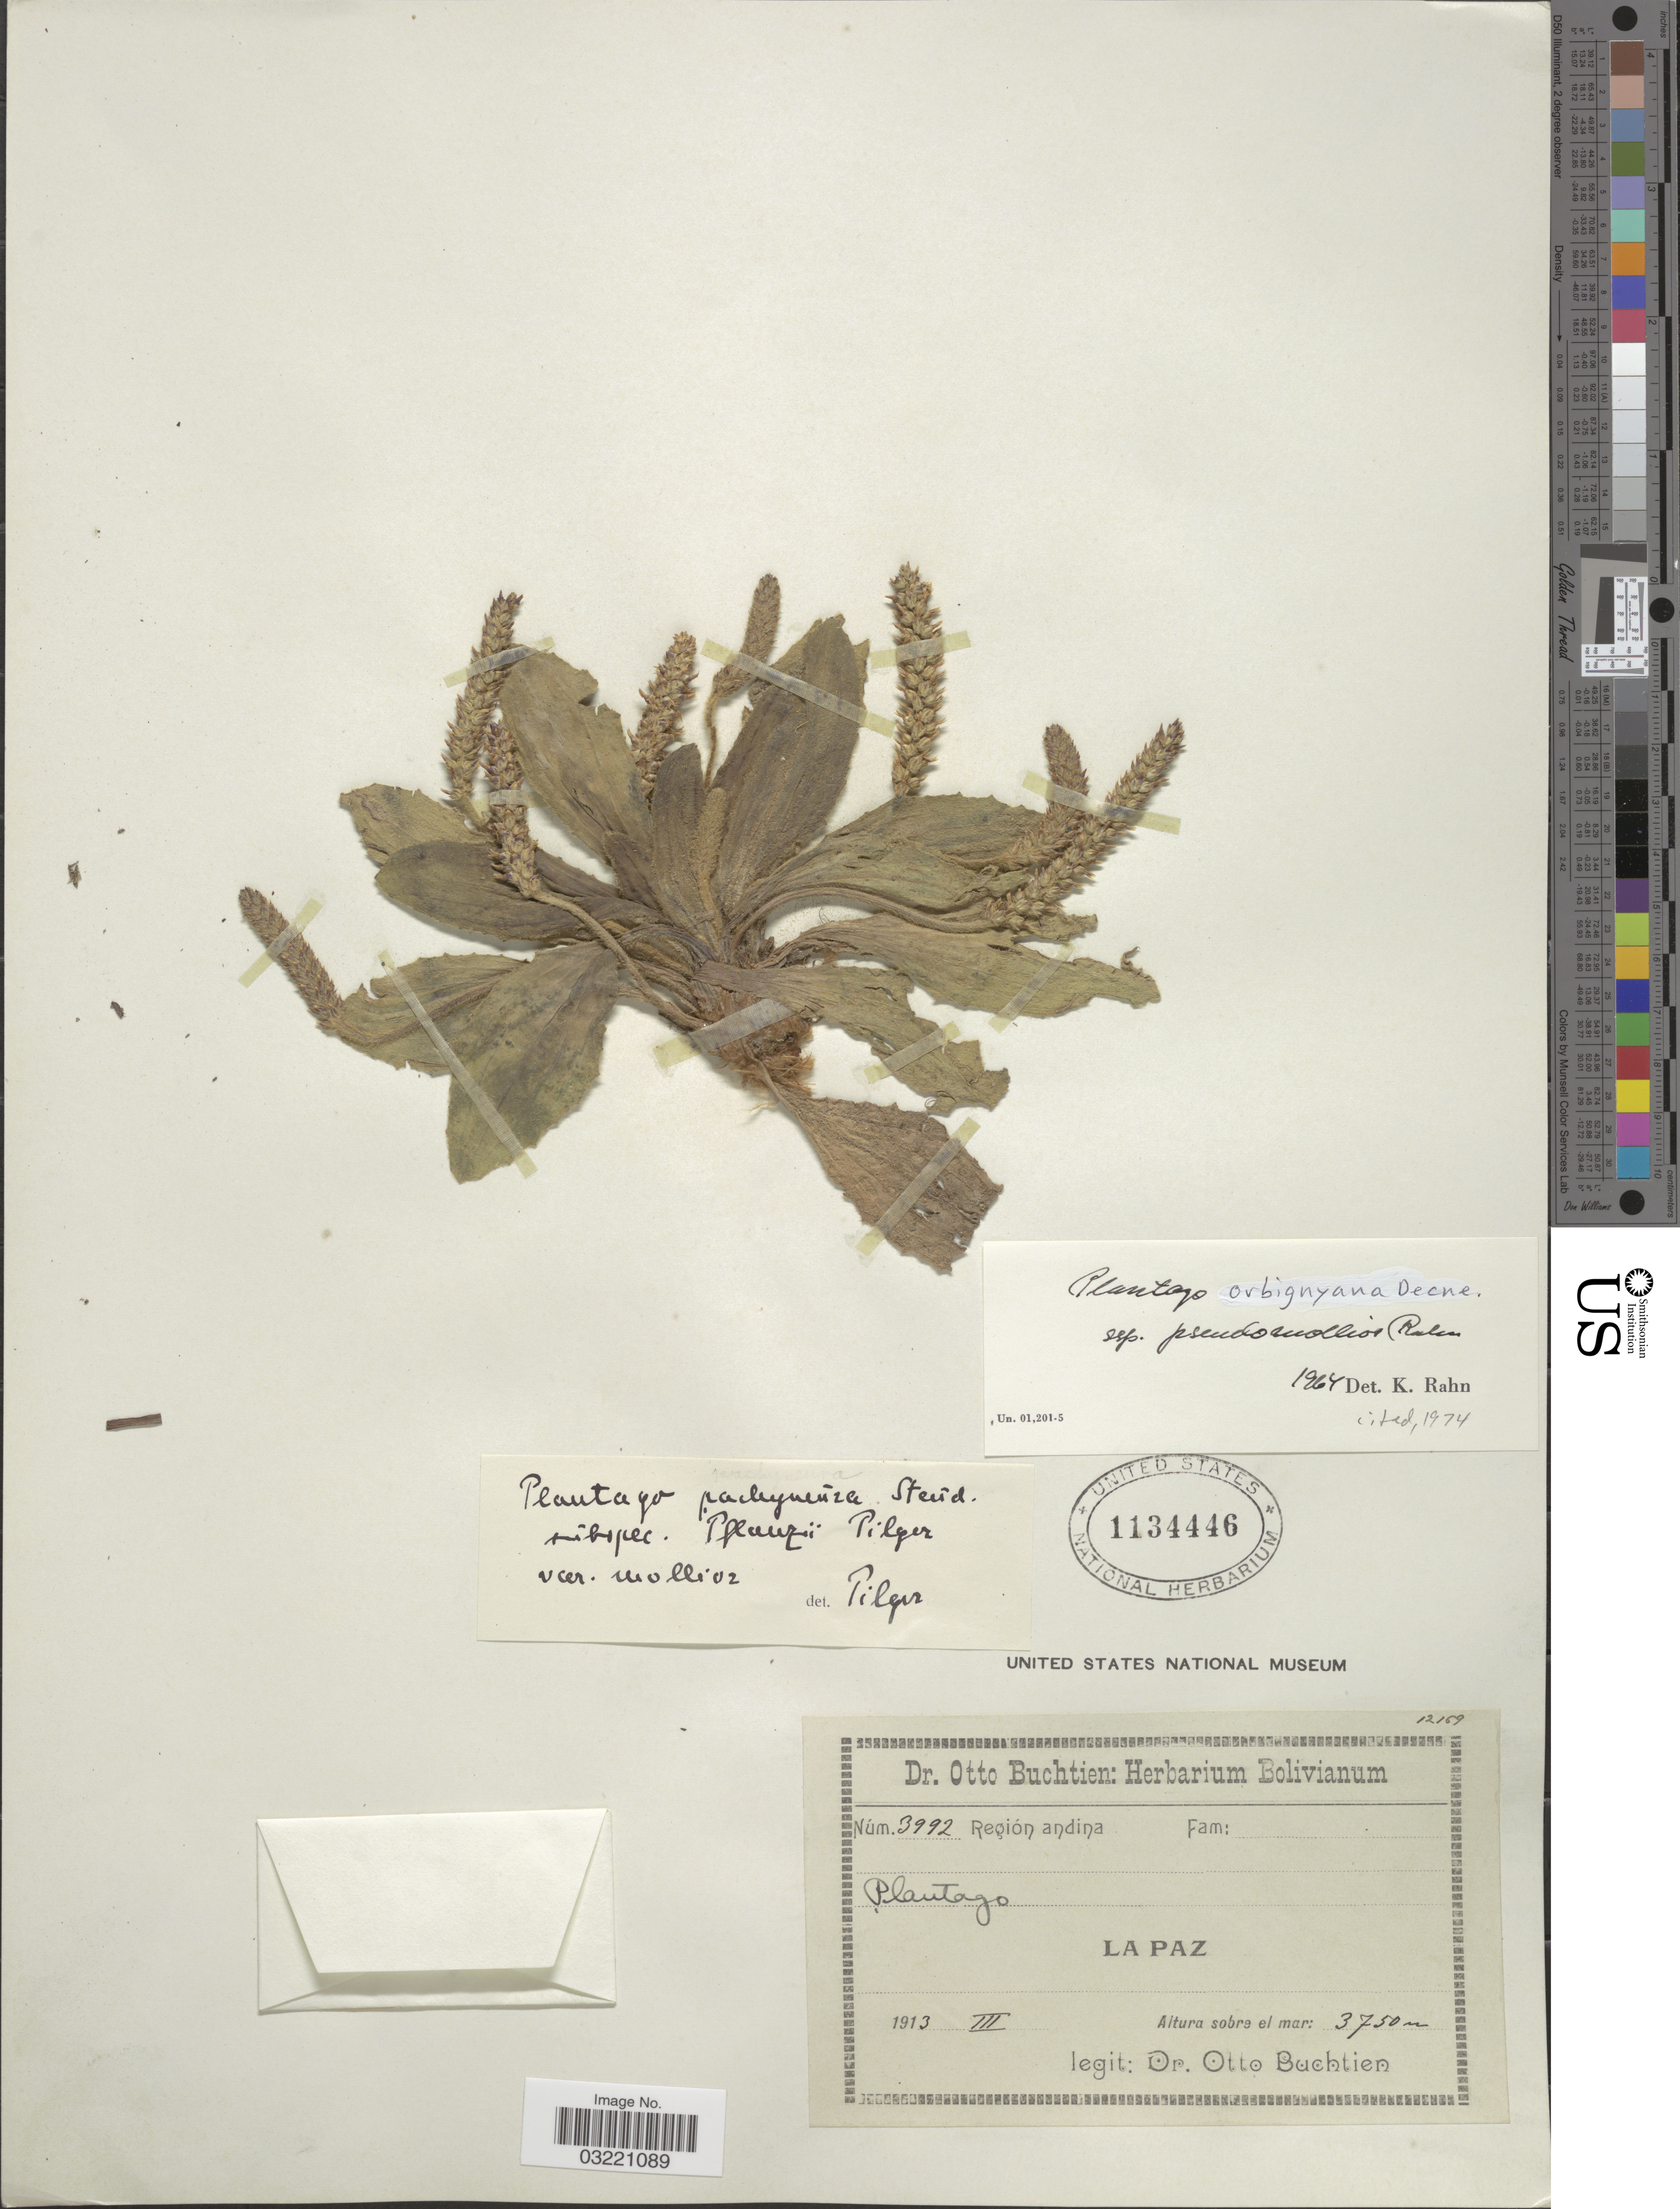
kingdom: Plantae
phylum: Tracheophyta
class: Magnoliopsida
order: Lamiales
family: Plantaginaceae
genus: Plantago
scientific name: Plantago orbignyana subsp. pseudomollior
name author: (Rahn) Rahn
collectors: O. Buchtien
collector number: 3992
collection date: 1913-03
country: Bolivia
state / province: La Paz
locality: Región andina. La Paz.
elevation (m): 3750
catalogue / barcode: US 1134446